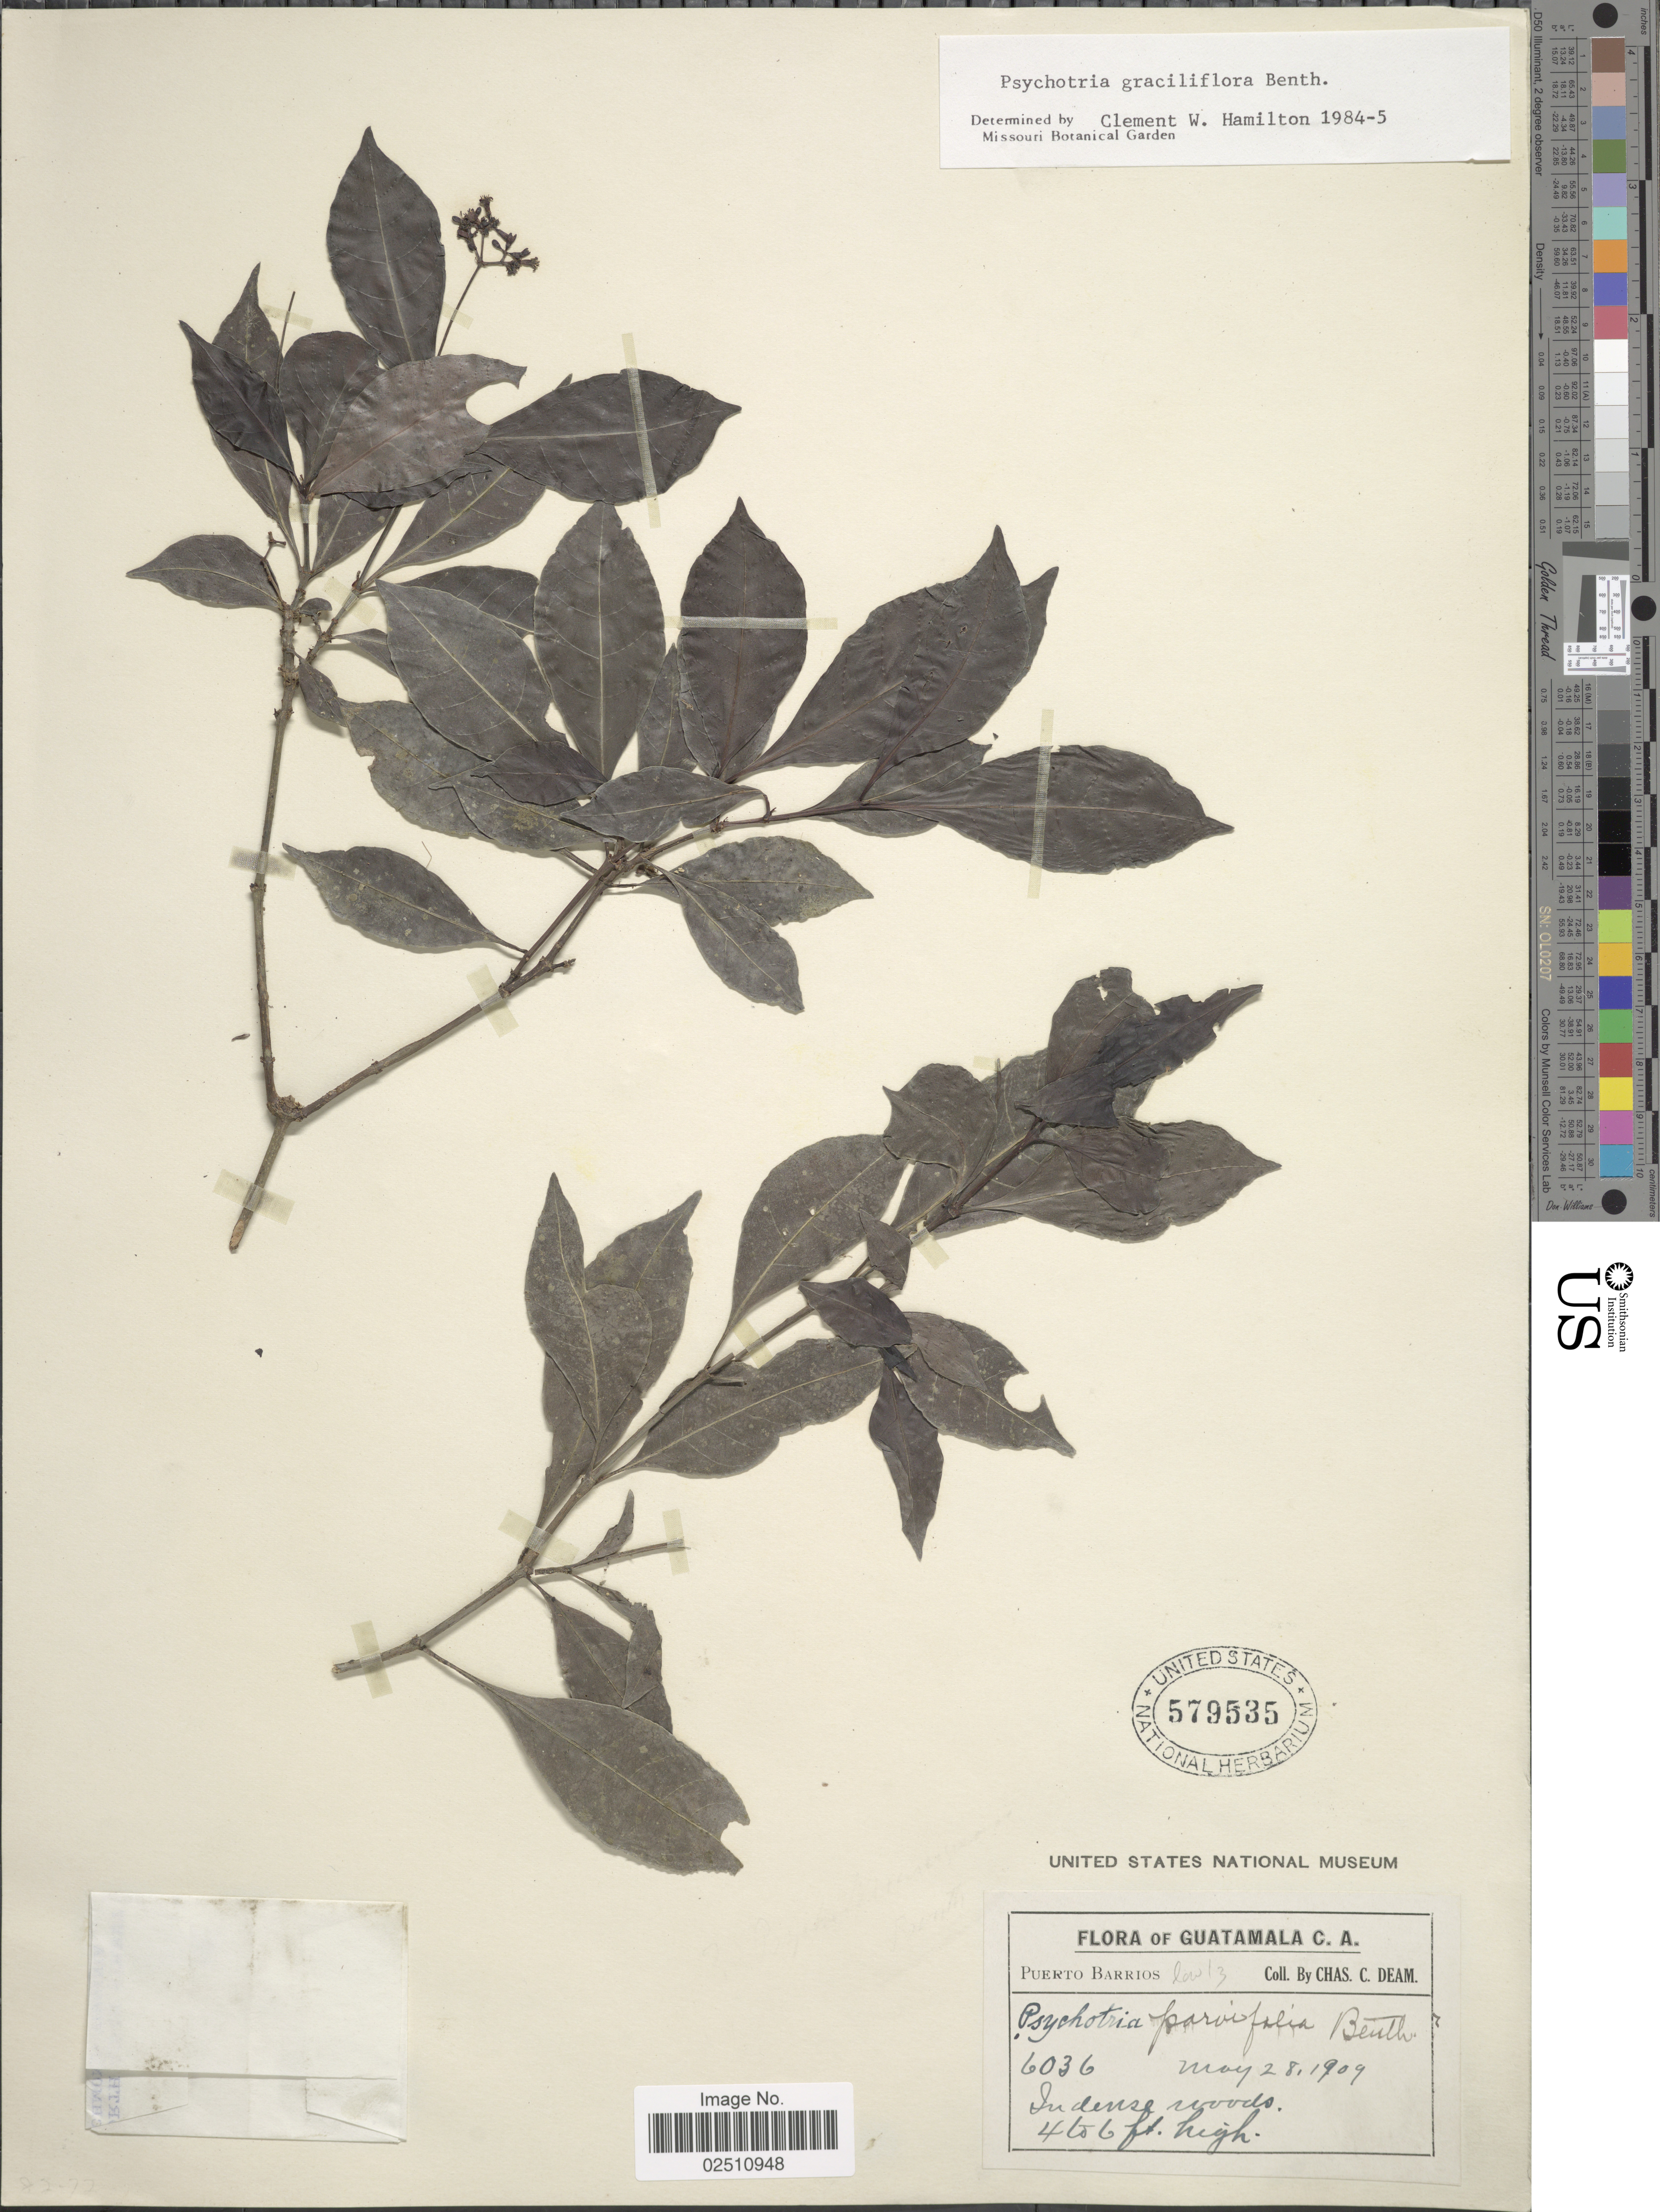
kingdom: Plantae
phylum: Tracheophyta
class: Magnoliopsida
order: Gentianales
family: Rubiaceae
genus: Psychotria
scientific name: Psychotria graciliflora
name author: Benth.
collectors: C. C. Deam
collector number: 6036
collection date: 1909-05-28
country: Guatemala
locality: Puerto Barrios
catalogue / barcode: US 579535